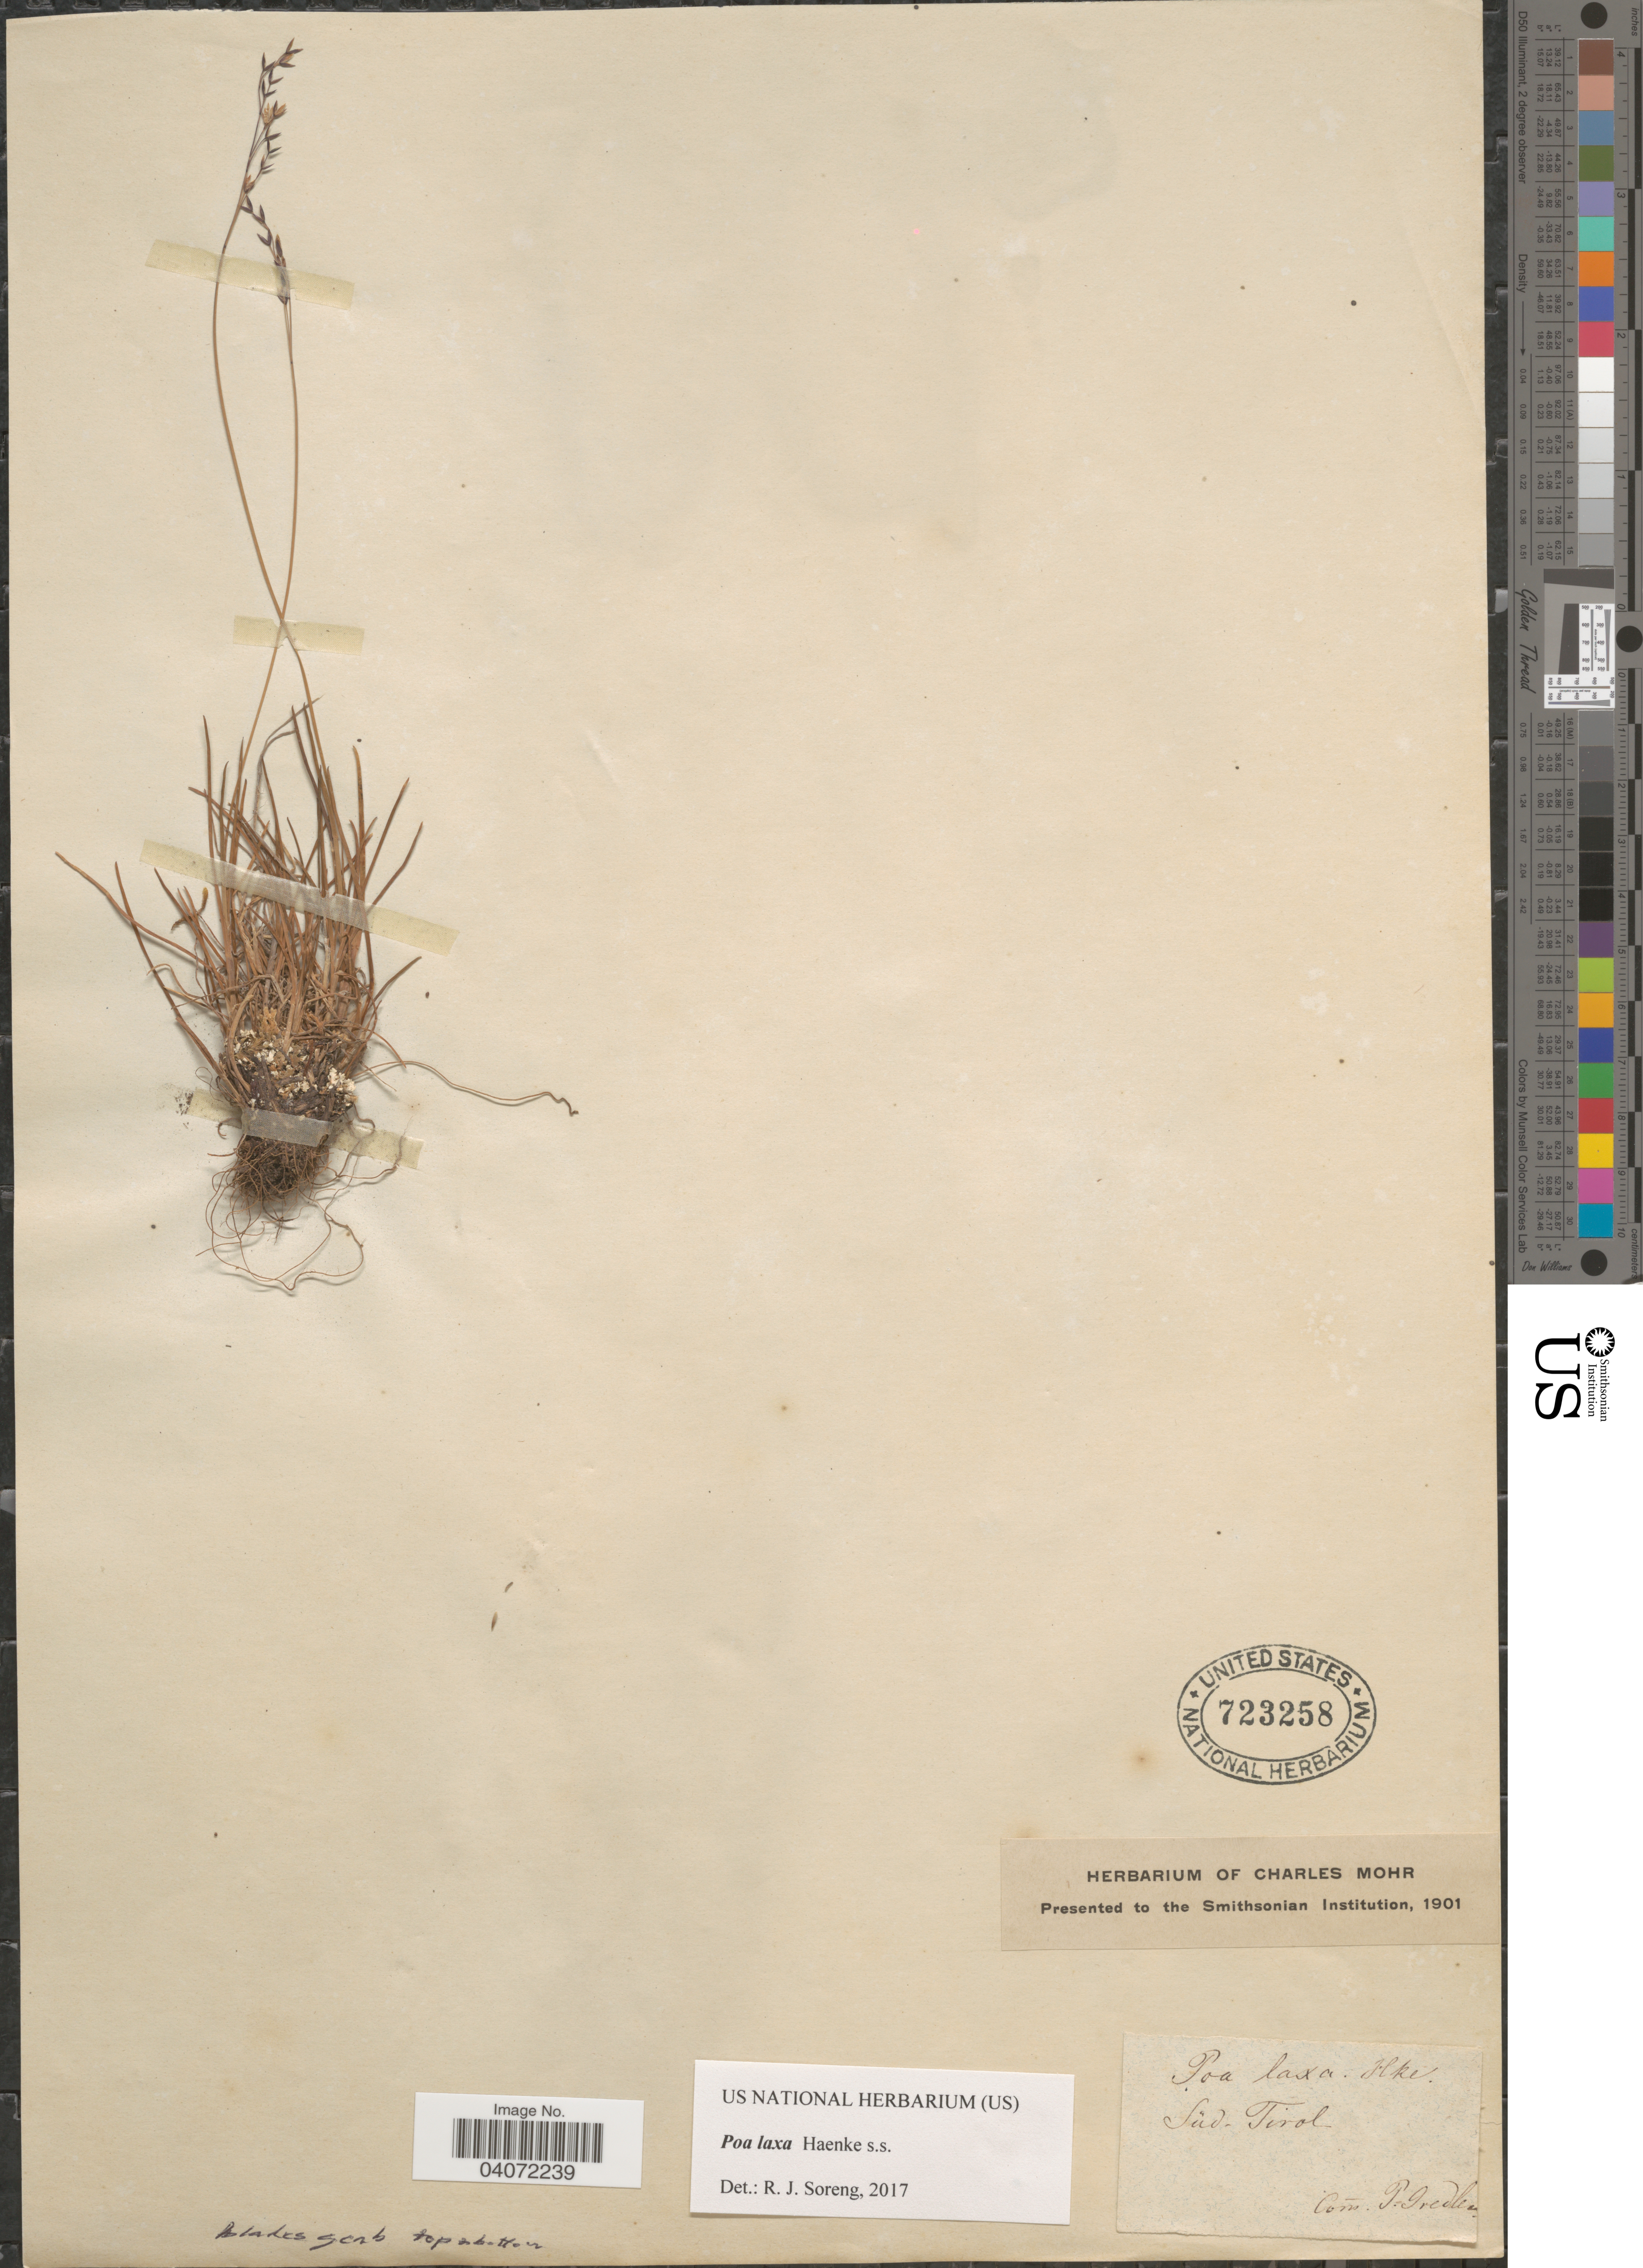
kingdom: Plantae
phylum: Tracheophyta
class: Liliopsida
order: Poales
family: Poaceae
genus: Poa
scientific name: Poa laxa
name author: Haenke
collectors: ex herb. Charles Mohr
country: Austria / Italy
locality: Süd-Tirol.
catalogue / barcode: US 723258